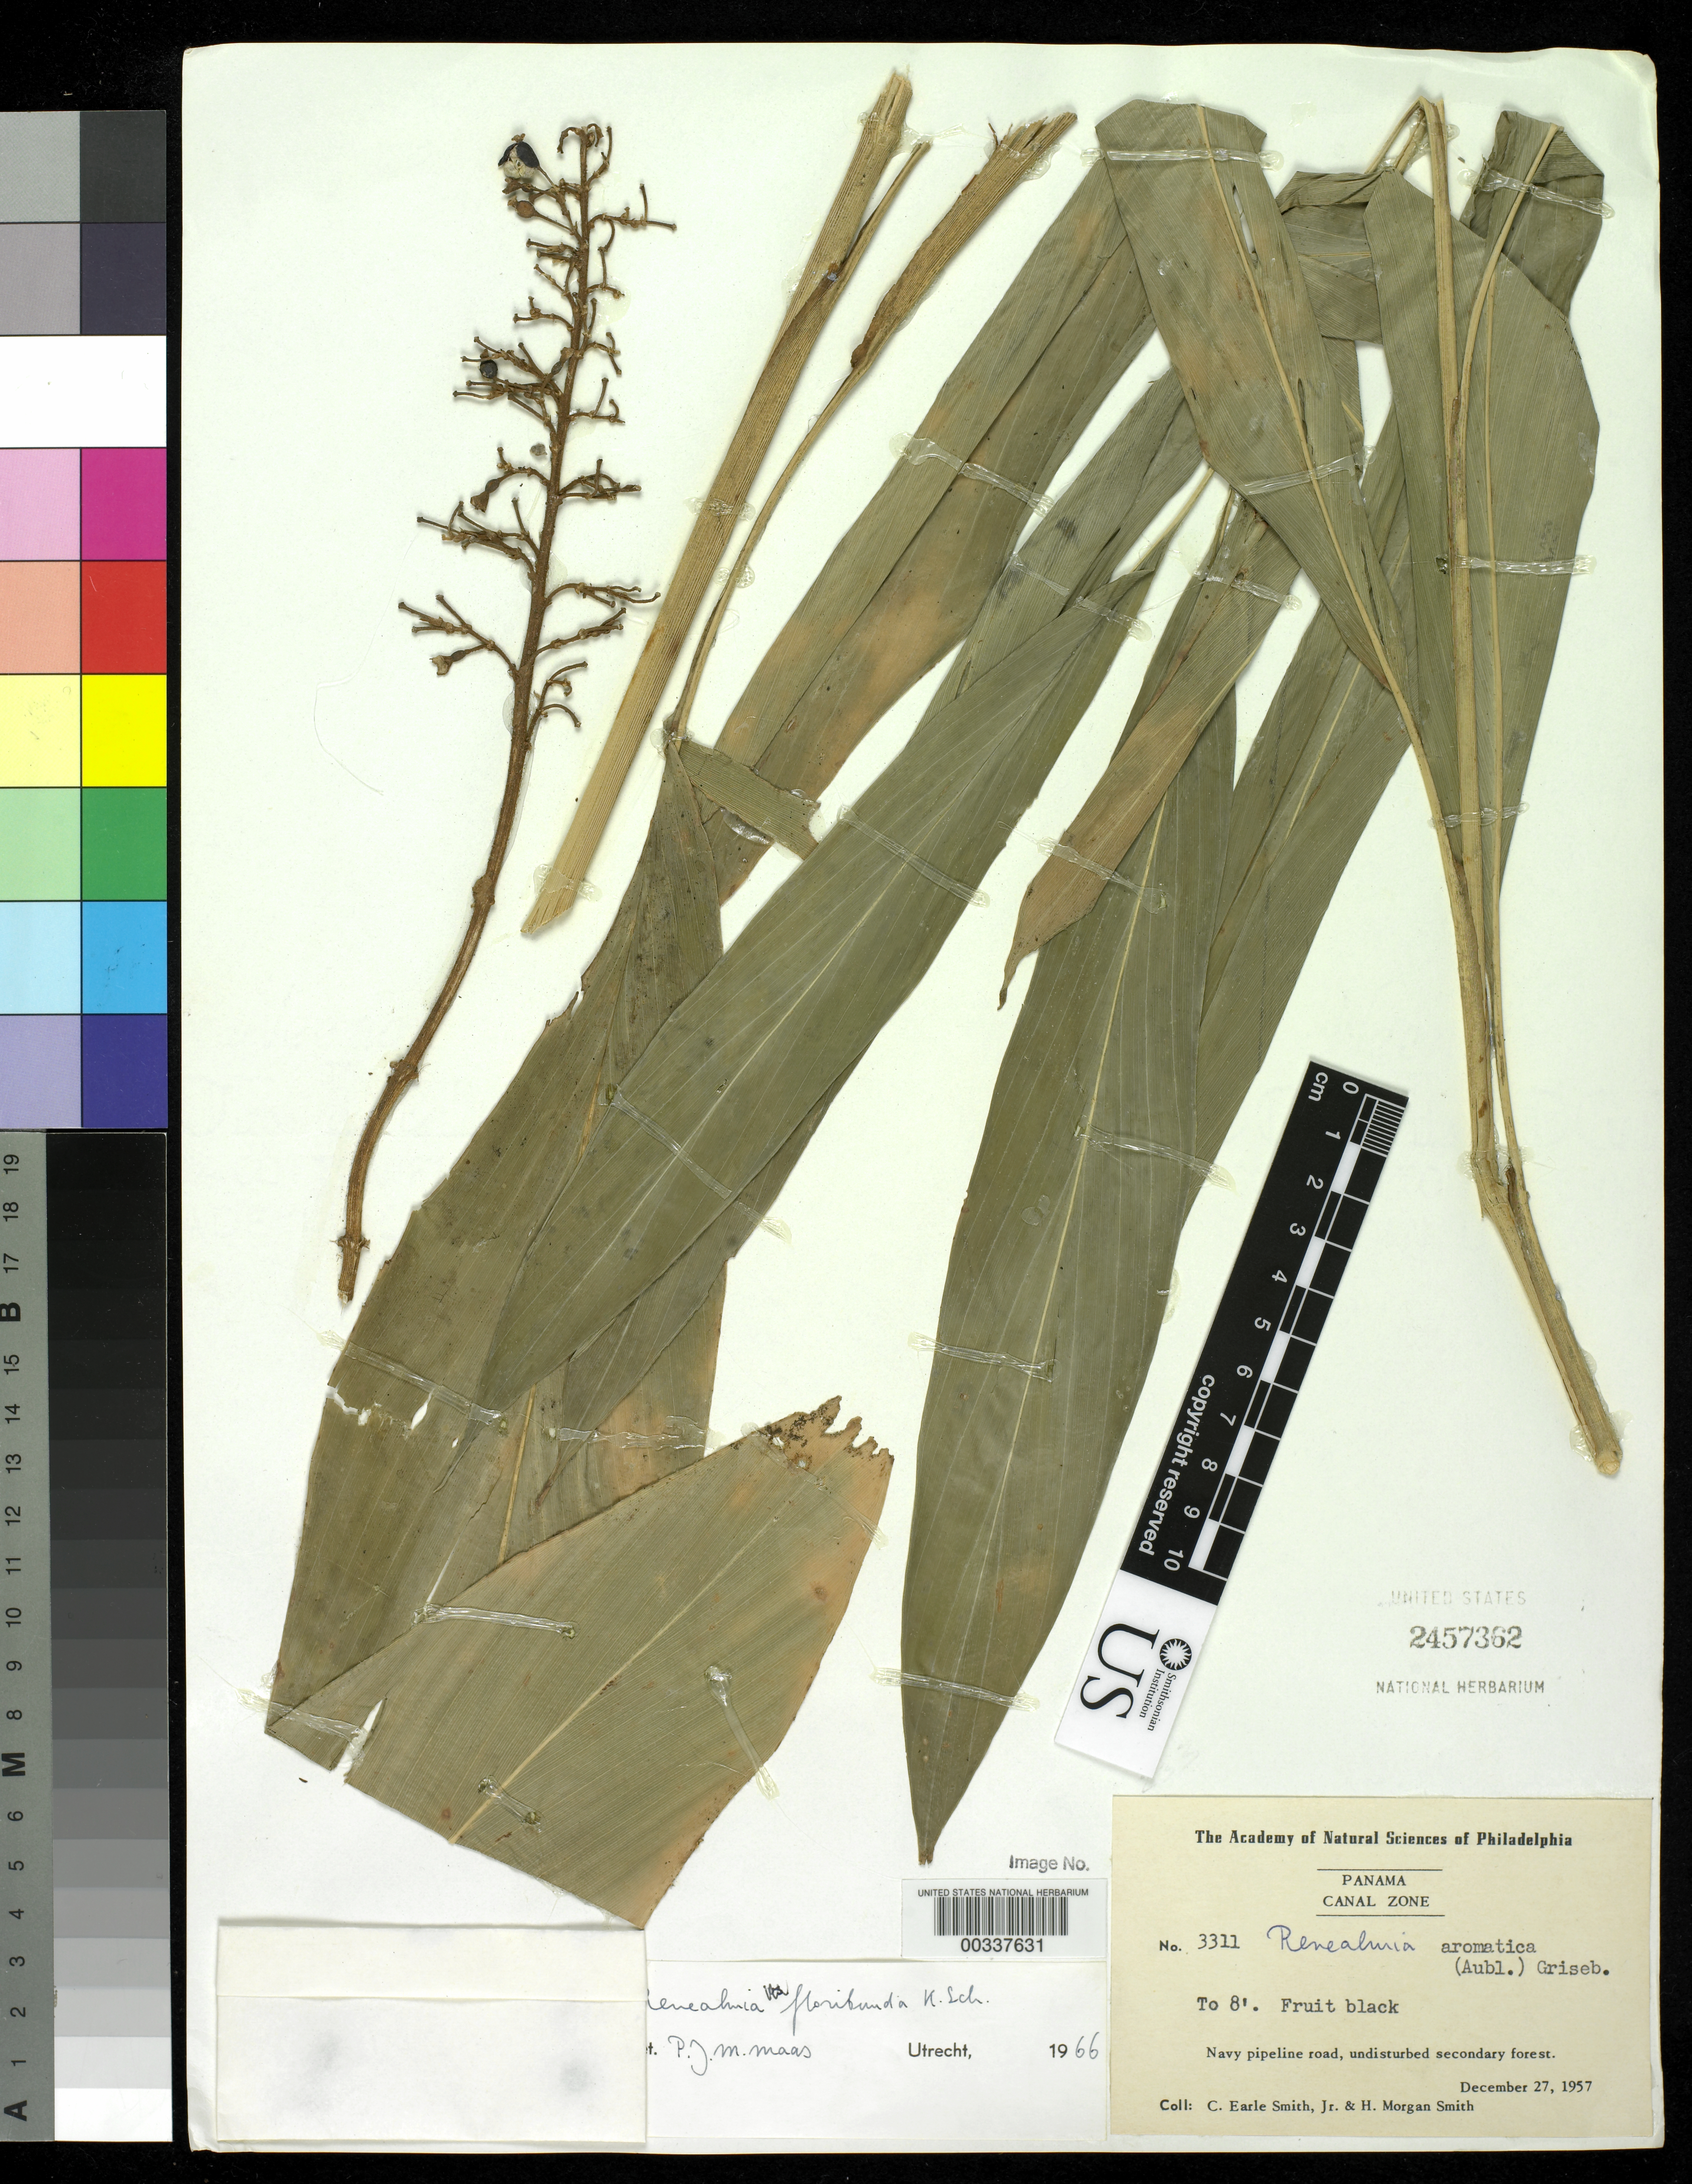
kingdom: Plantae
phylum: Tracheophyta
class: Liliopsida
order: Zingiberales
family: Zingiberaceae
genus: Renealmia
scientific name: Renealmia aromatica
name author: (Aubl.) Griseb.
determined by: Maas van de Kamer, H.; Maas, P. J.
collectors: C. E. Smith Jr. & H. M. Smith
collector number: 3311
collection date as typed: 27 Dec 1957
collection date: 1957-12-27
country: Panama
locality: Navy Pipeline Road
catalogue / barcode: US 2457362